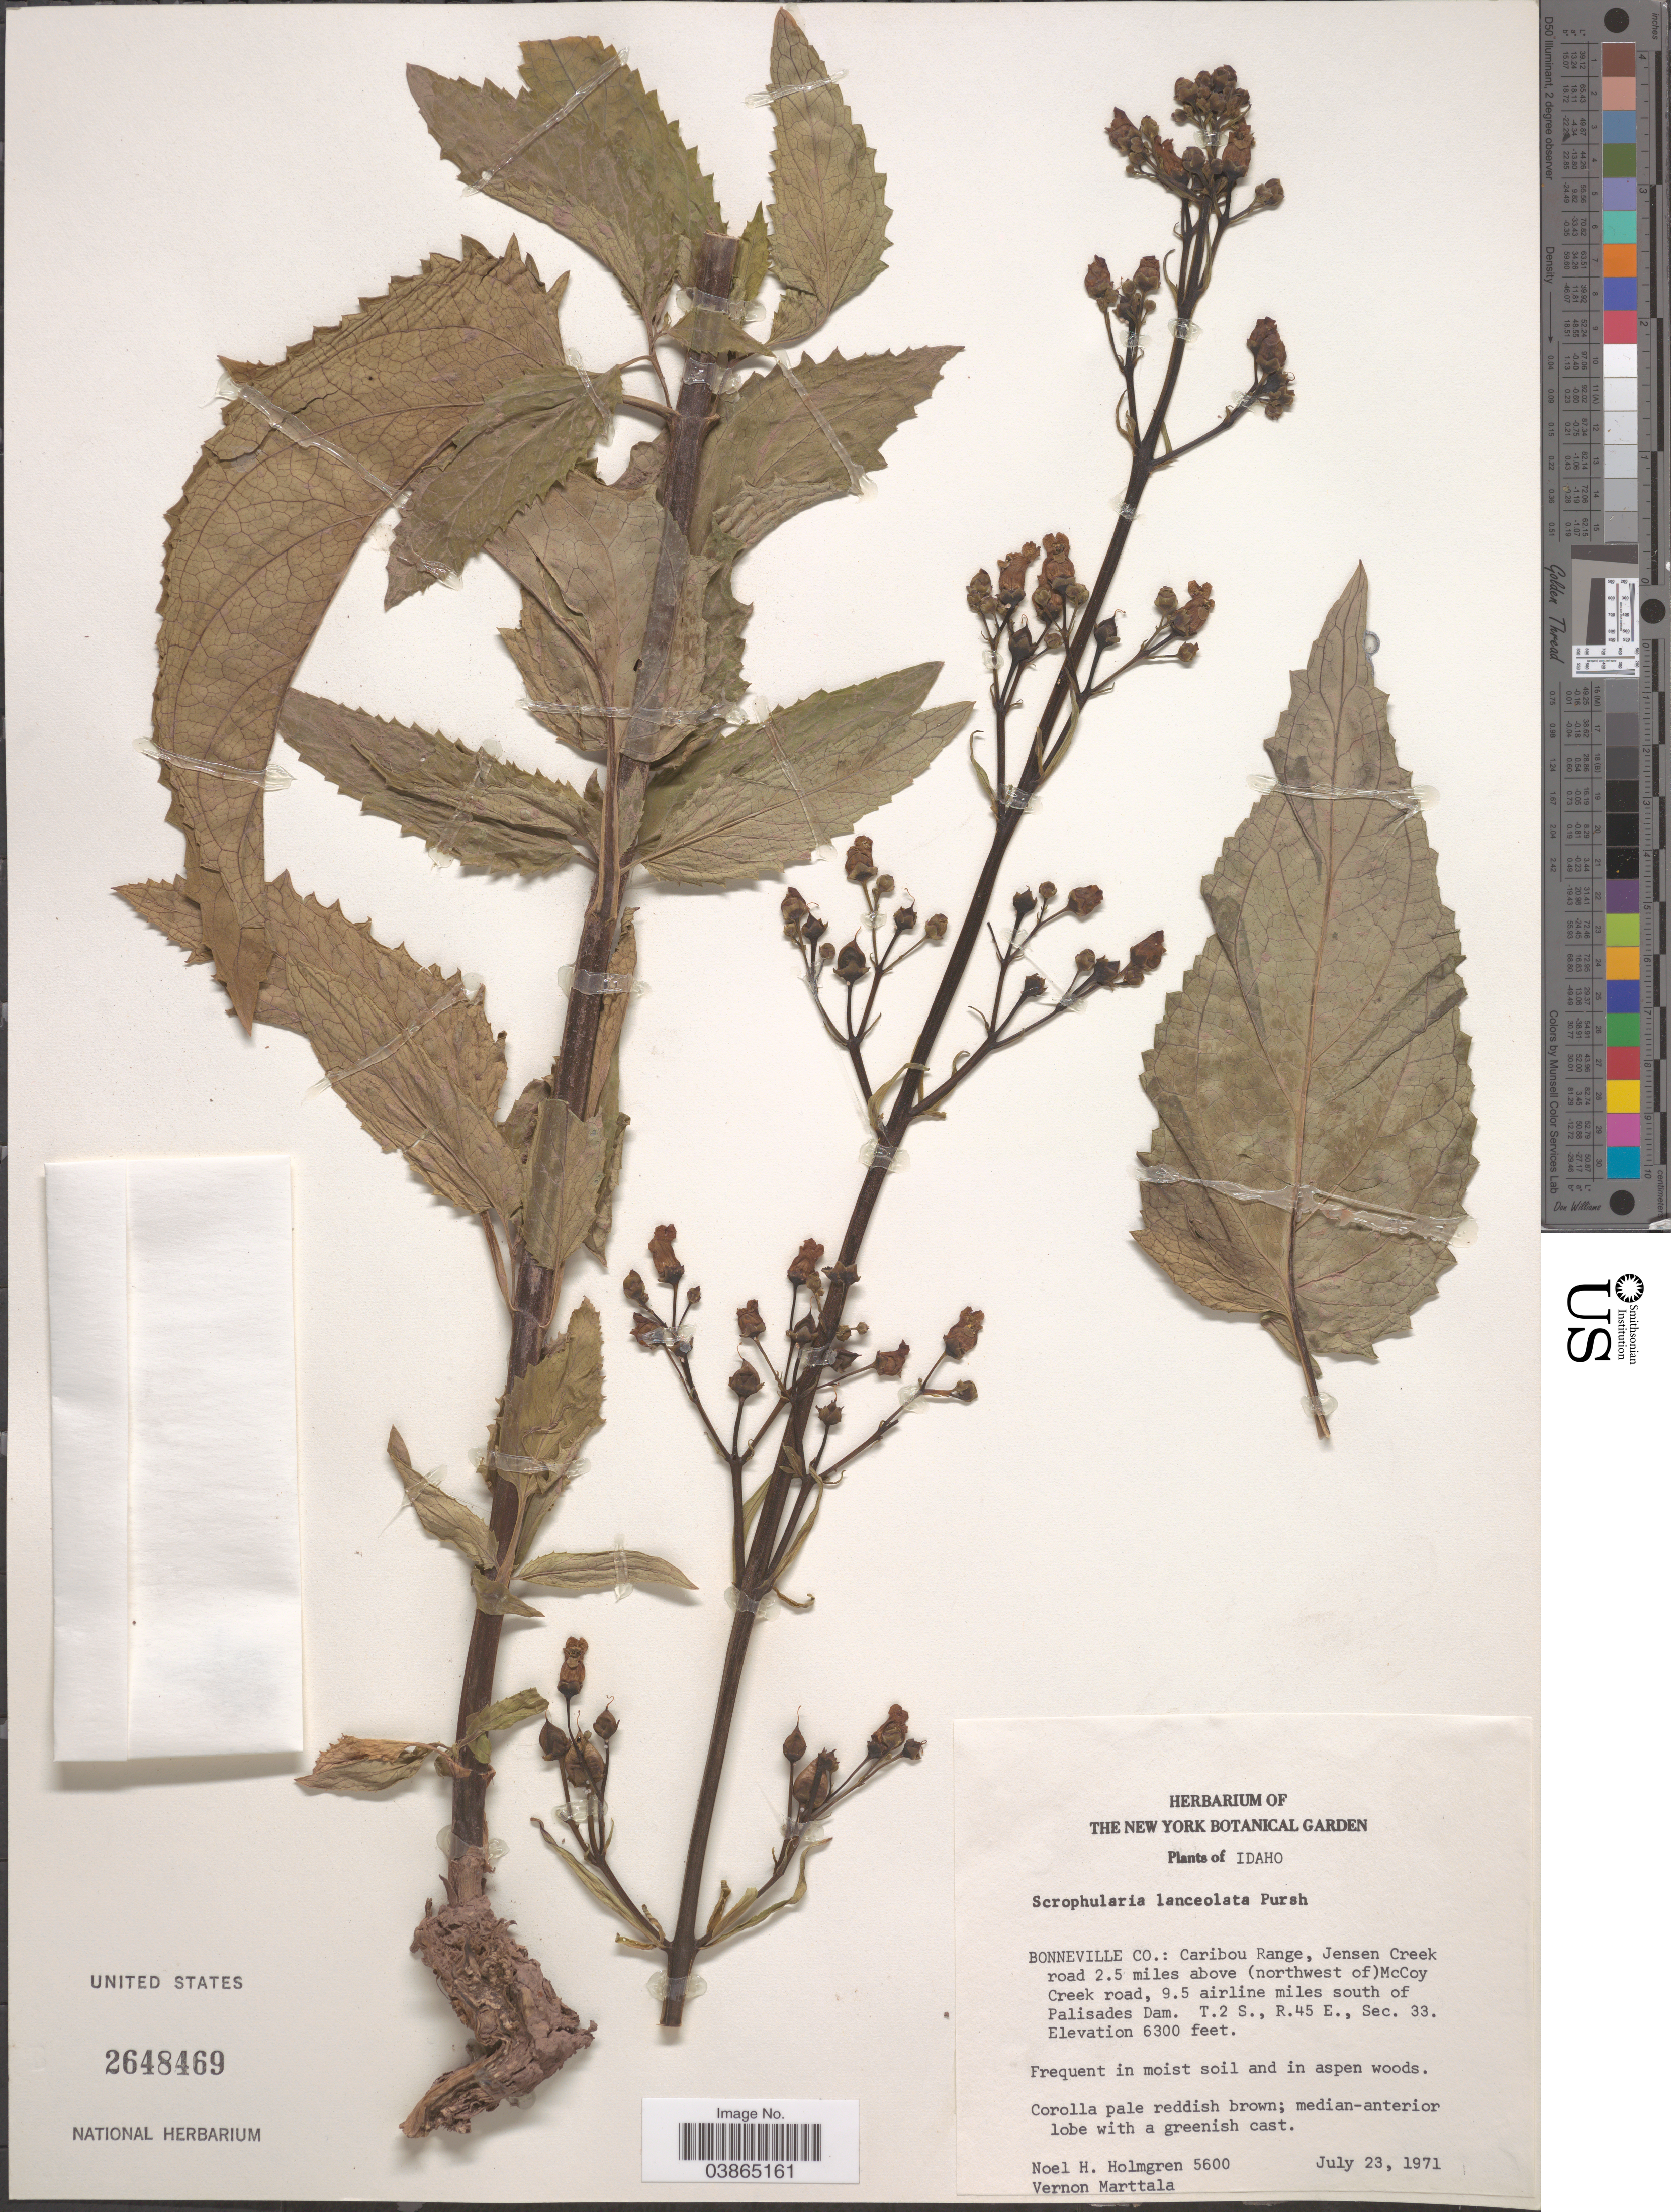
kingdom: Plantae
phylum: Tracheophyta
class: Magnoliopsida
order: Lamiales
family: Scrophulariaceae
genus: Scrophularia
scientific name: Scrophularia lanceolata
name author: Pursh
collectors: N. H. Holmgren & V. Marttala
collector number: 5600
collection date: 1971-07-23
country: United States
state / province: Idaho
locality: Bonneville Co.: Caribou Range, Jensen Creek road 2.5 miles above (northwest of)McCoy Creek road, 9.5 airline miles south of Palisades Dam. T.2 S., R.45 E., Sec. 33.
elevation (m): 1920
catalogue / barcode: US 2648469